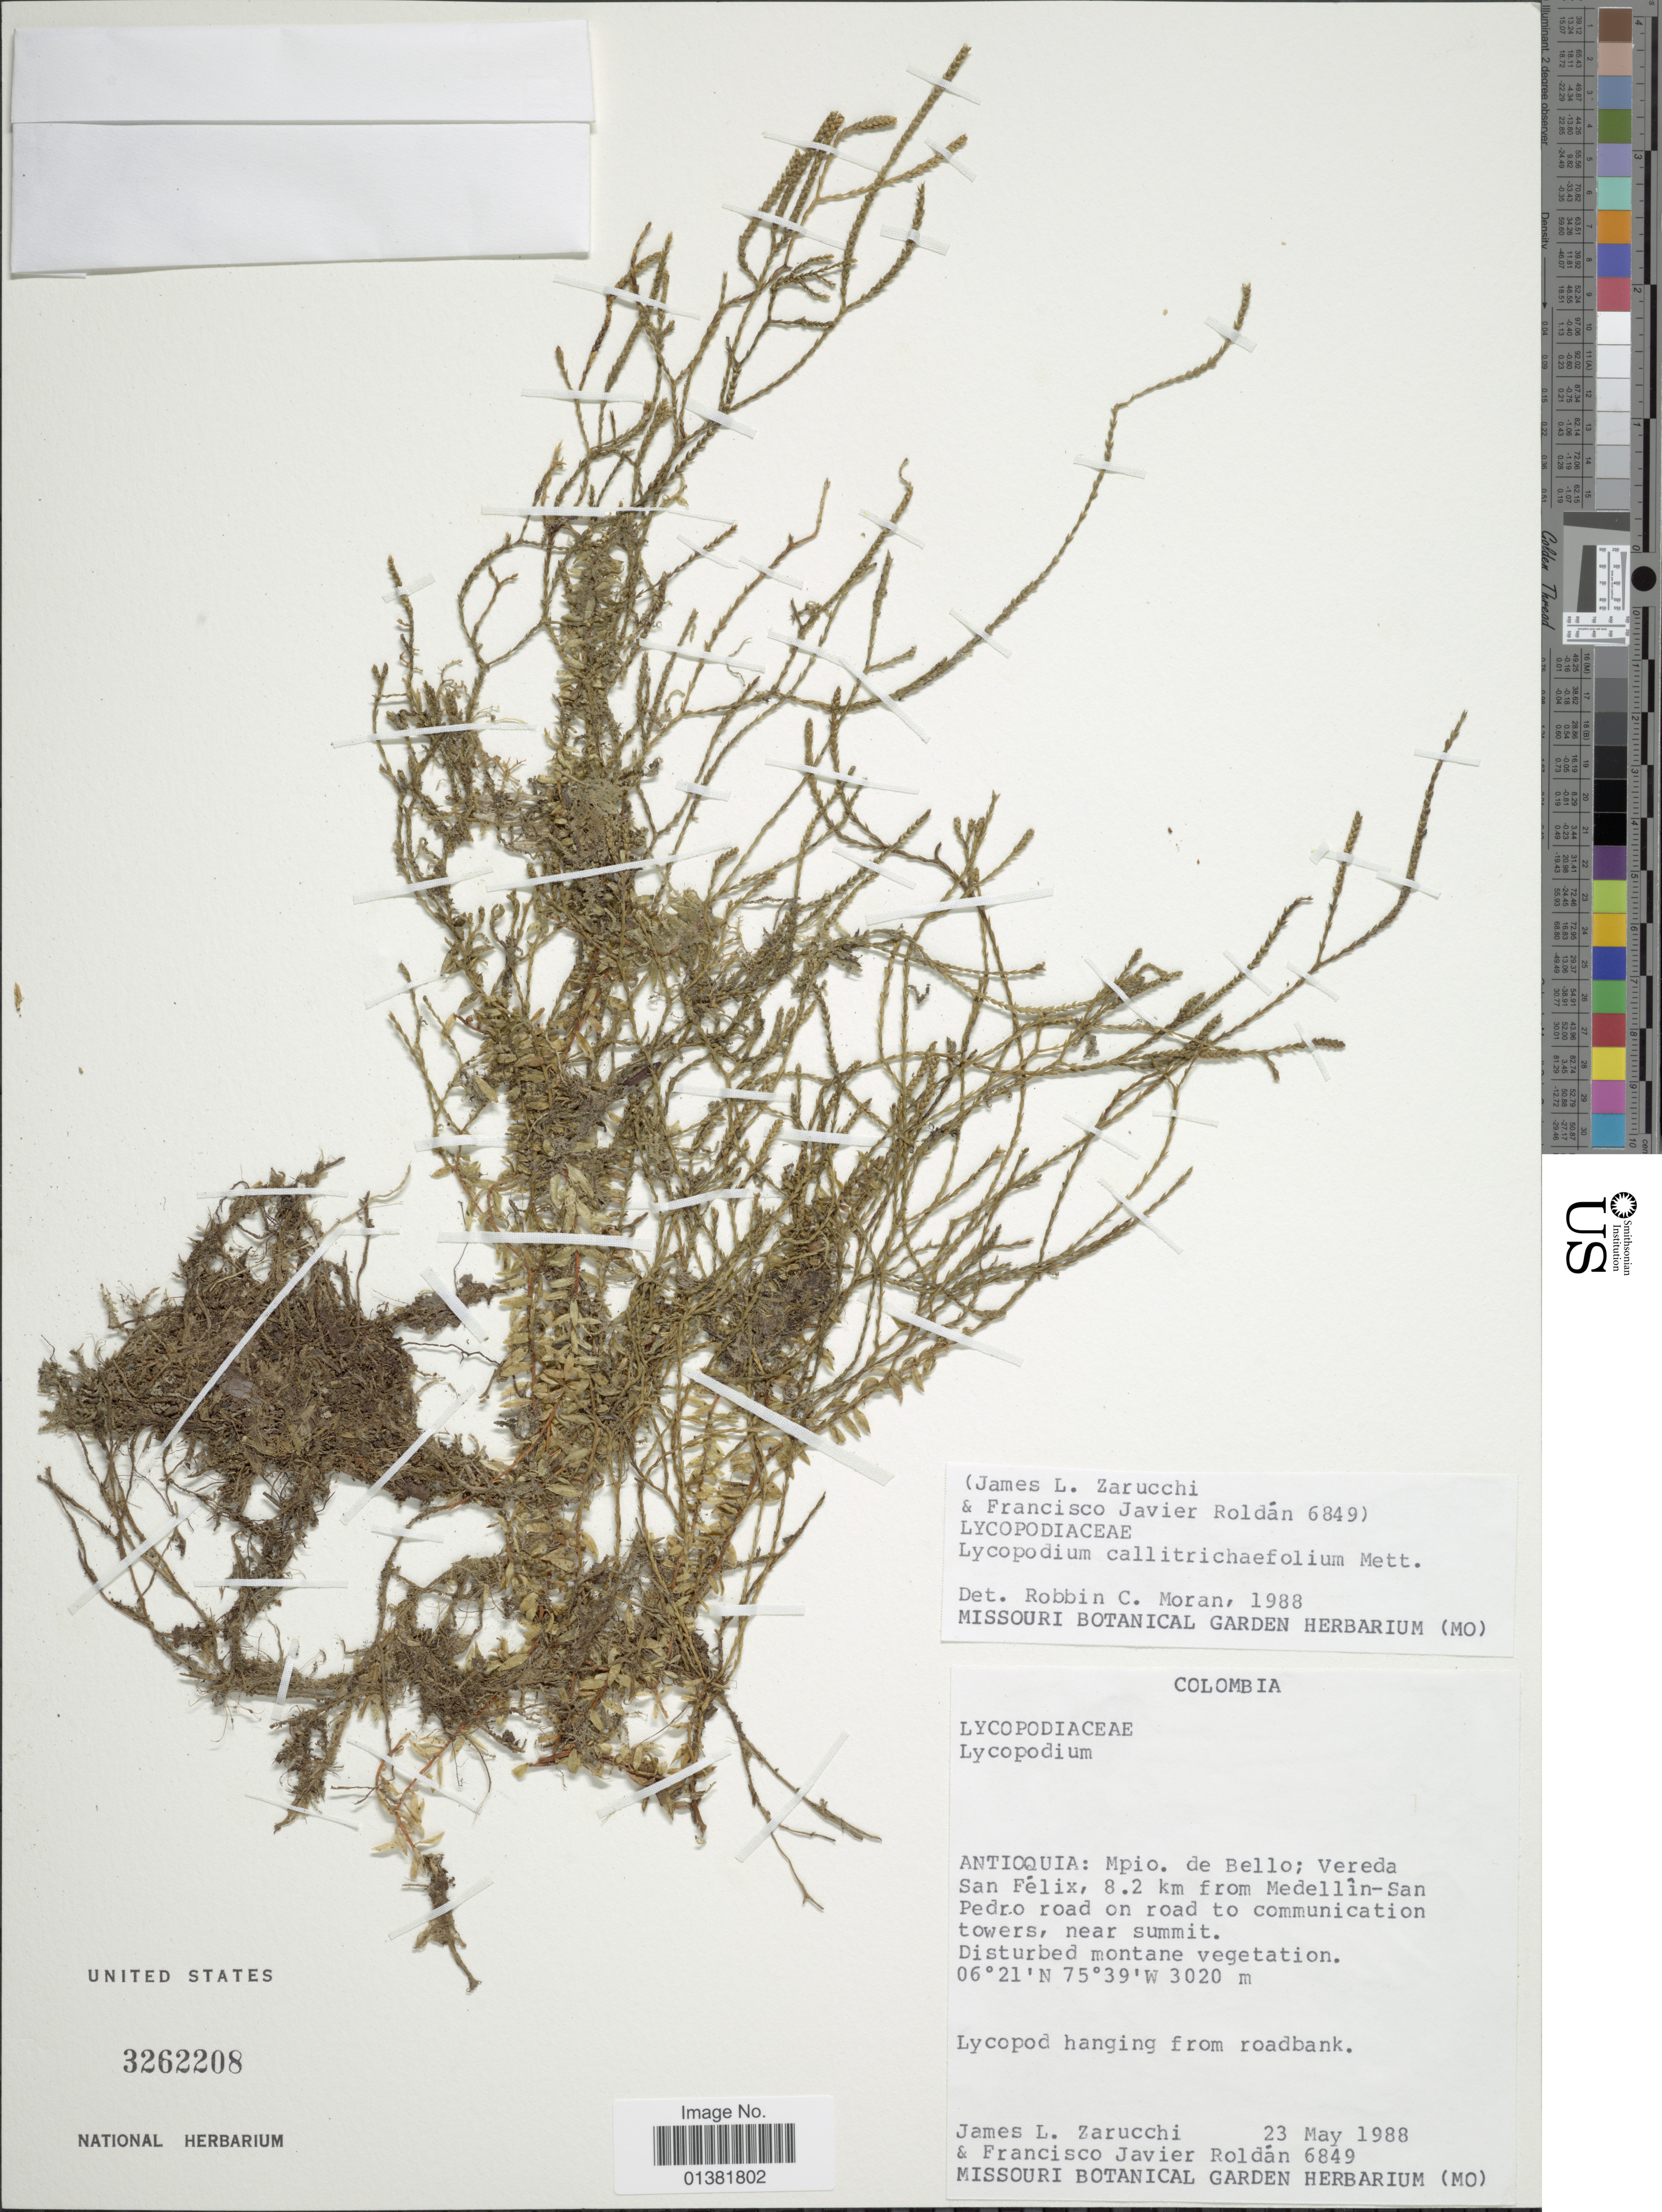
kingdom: Plantae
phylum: Tracheophyta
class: Lycopodiopsida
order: Lycopodiales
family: Lycopodiaceae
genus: Phlegmariurus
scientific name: Phlegmariurus callitrichifolius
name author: (Mett.) B. Øllg.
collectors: J. L. Zarucchi & F. J. Roldán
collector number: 6849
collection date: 1988-05-23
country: Colombia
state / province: Antioquia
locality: Mpio. de Bello; Vereda San Félix, 8.2 km from Medellin-San Pedro road on road to communication towers, near summit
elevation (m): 3020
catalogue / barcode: US 3262208